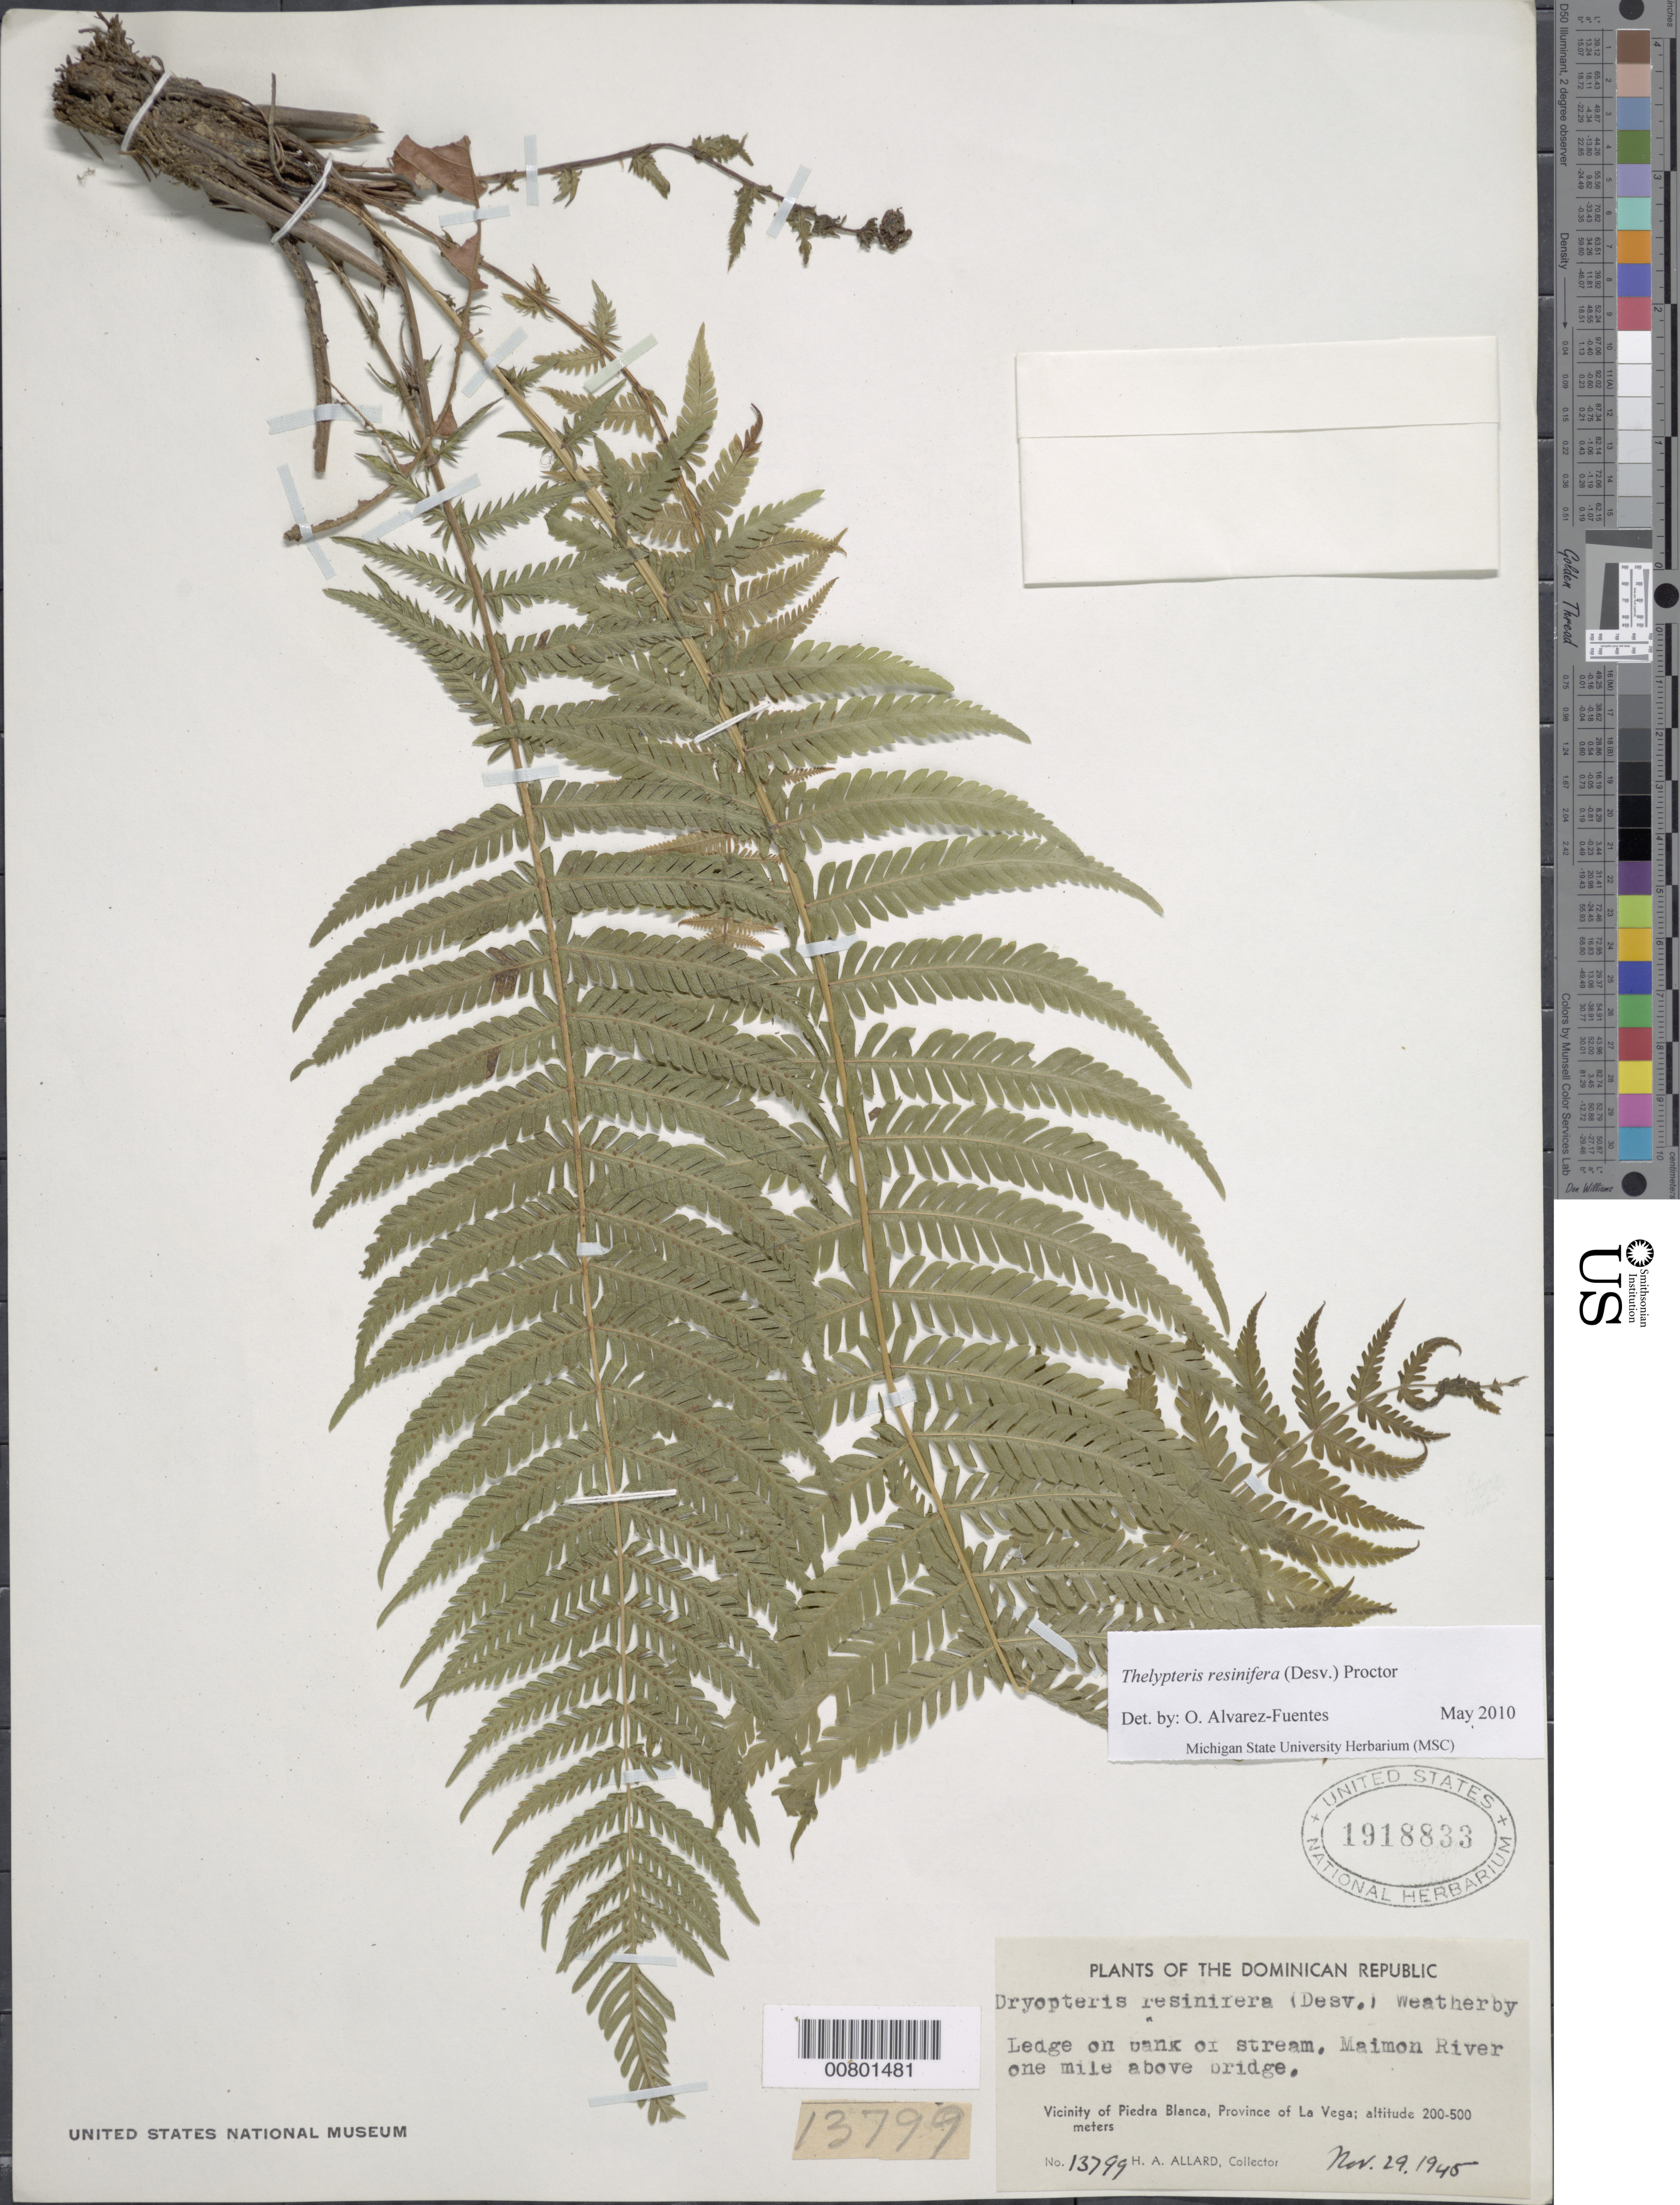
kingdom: Plantae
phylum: Tracheophyta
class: Polypodiopsida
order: Polypodiales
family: Thelypteridaceae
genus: Amauropelta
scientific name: Amauropelta resinifera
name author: (Desv.) Pic. Serm.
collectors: H. A. Allard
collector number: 13799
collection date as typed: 29 Nov 1945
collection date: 1945-11-29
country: Dominican Republic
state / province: La Romana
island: Hispaniola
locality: Piedra Blanca, Maimon River, 1 mile above bridge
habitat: Ledge on bank of stream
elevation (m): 200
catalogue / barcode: US 1918833